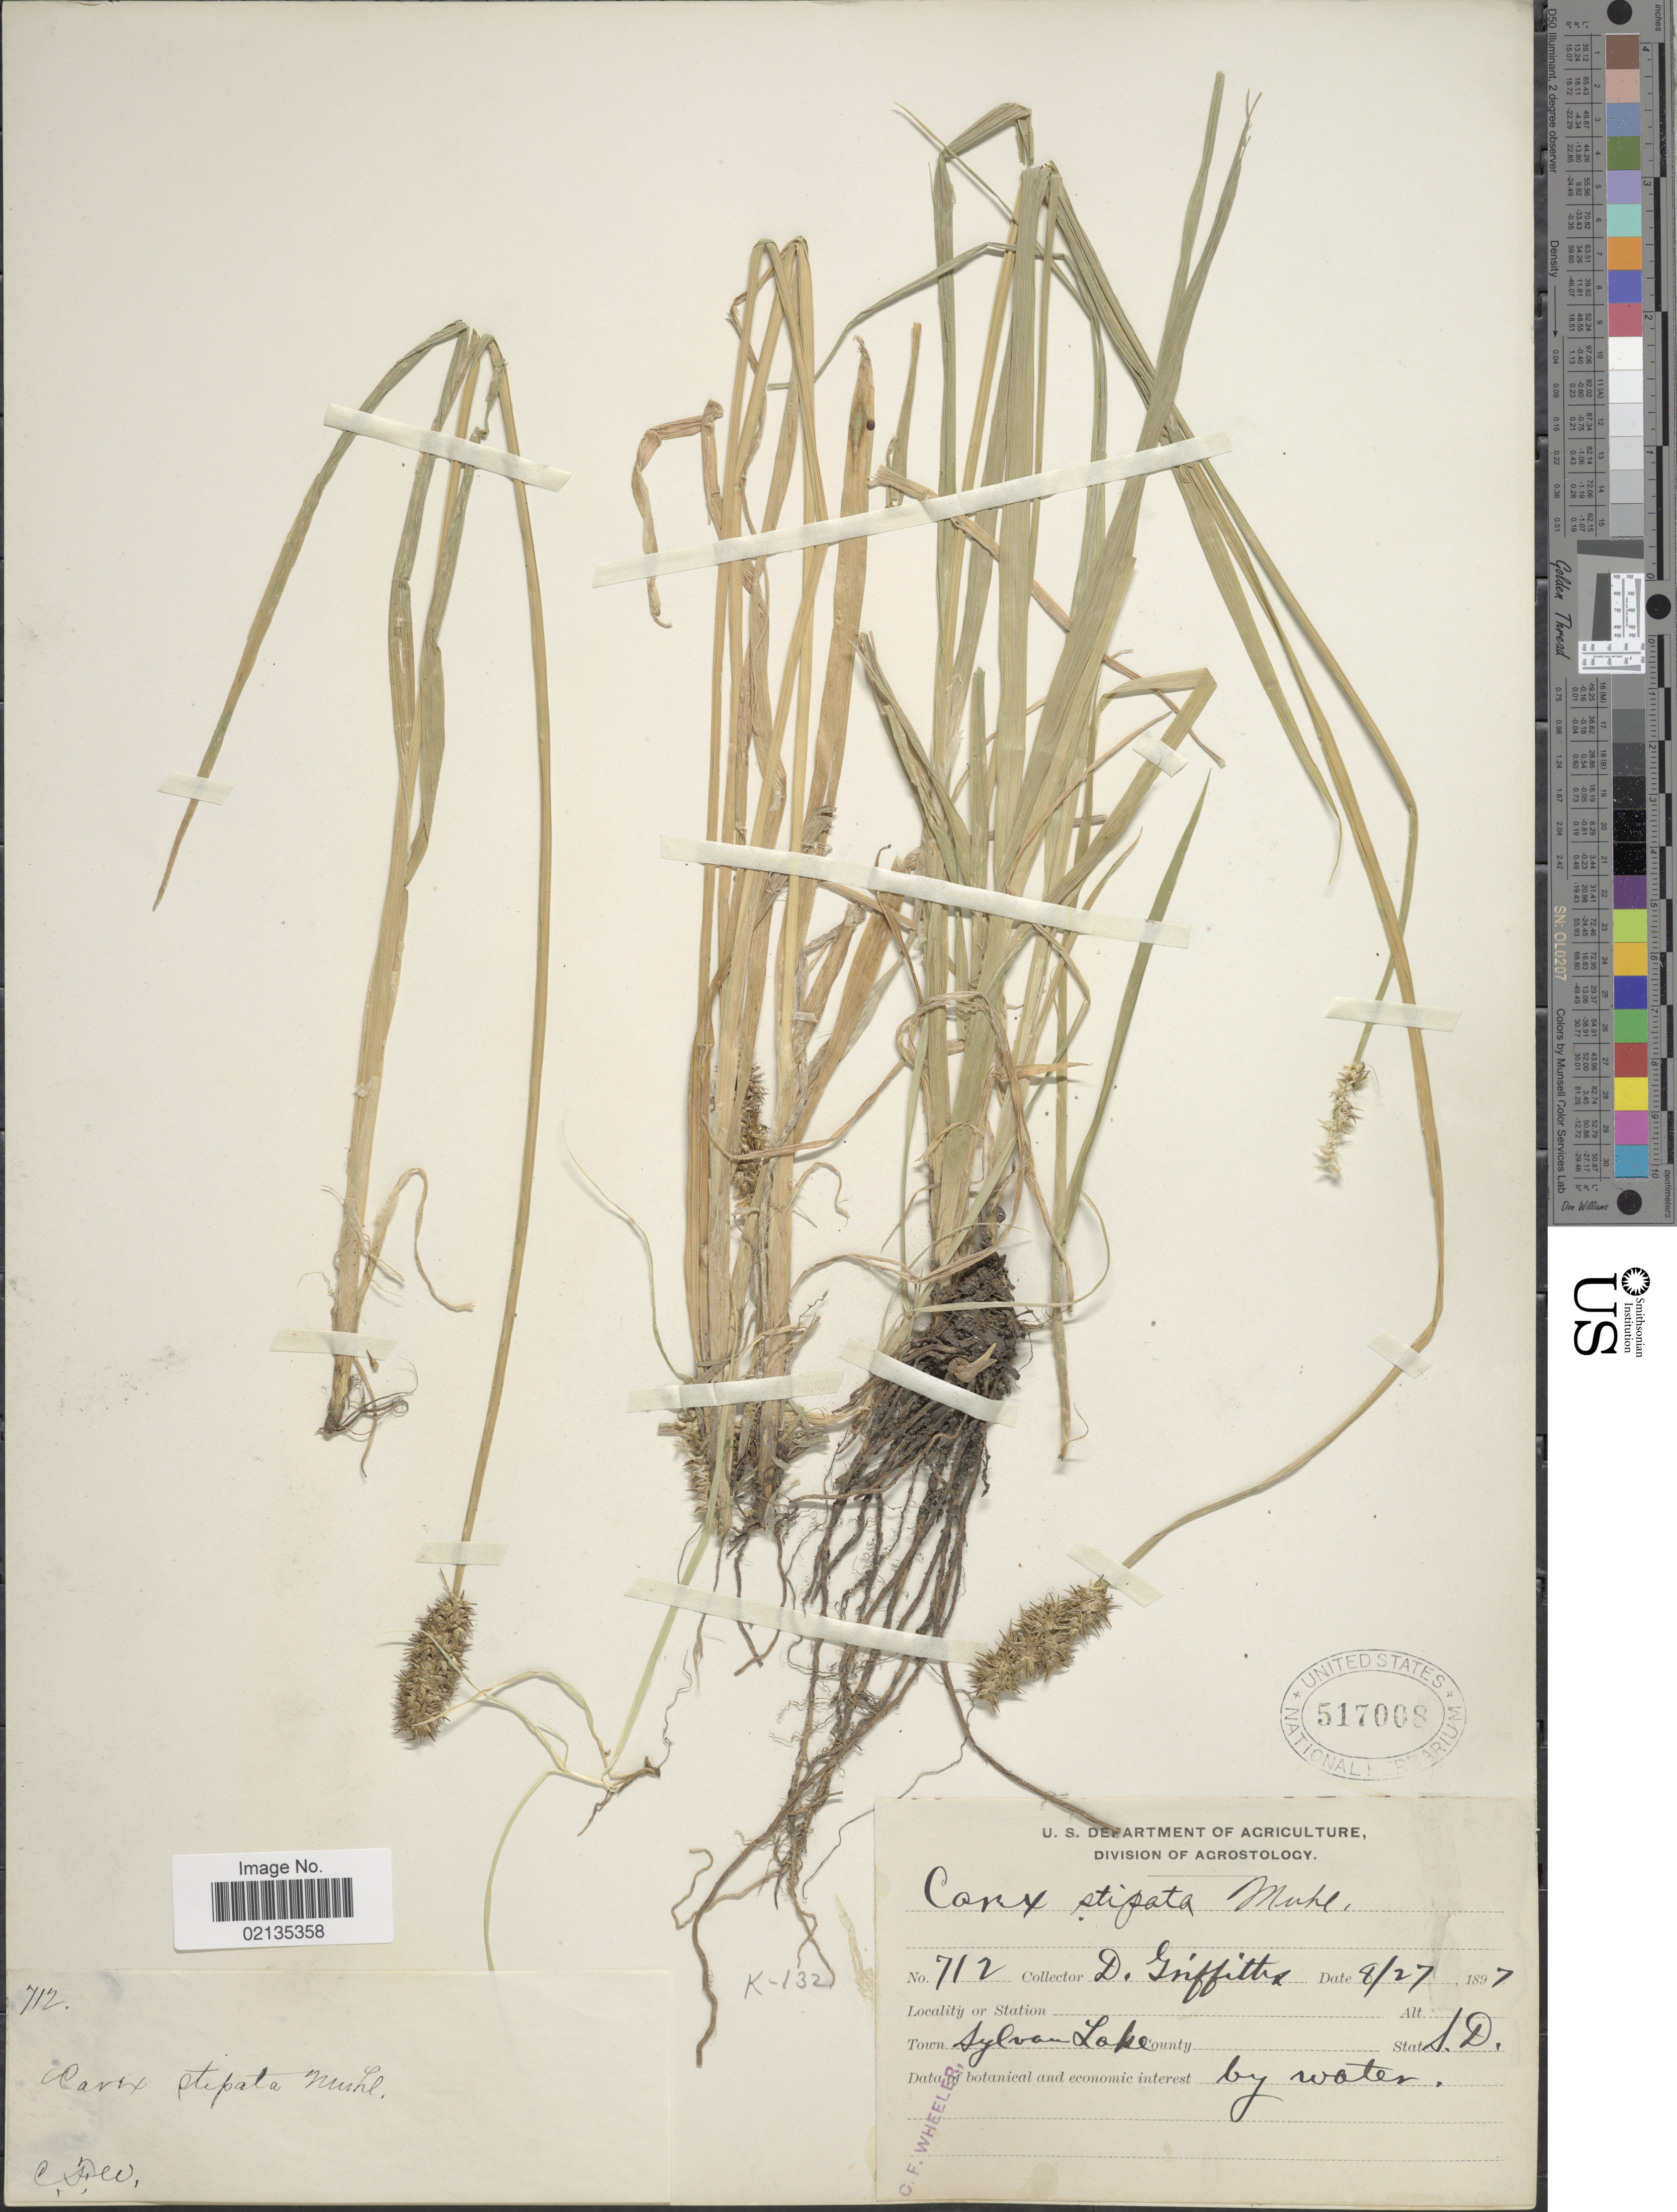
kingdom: Plantae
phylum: Tracheophyta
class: Liliopsida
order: Poales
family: Cyperaceae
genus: Carex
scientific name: Carex stipata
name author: Muhl. ex Willd.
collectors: D. Griffths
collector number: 712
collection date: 1897-08-27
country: United States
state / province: South Dakota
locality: Town Sylvan Lake, by water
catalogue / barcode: US 517008